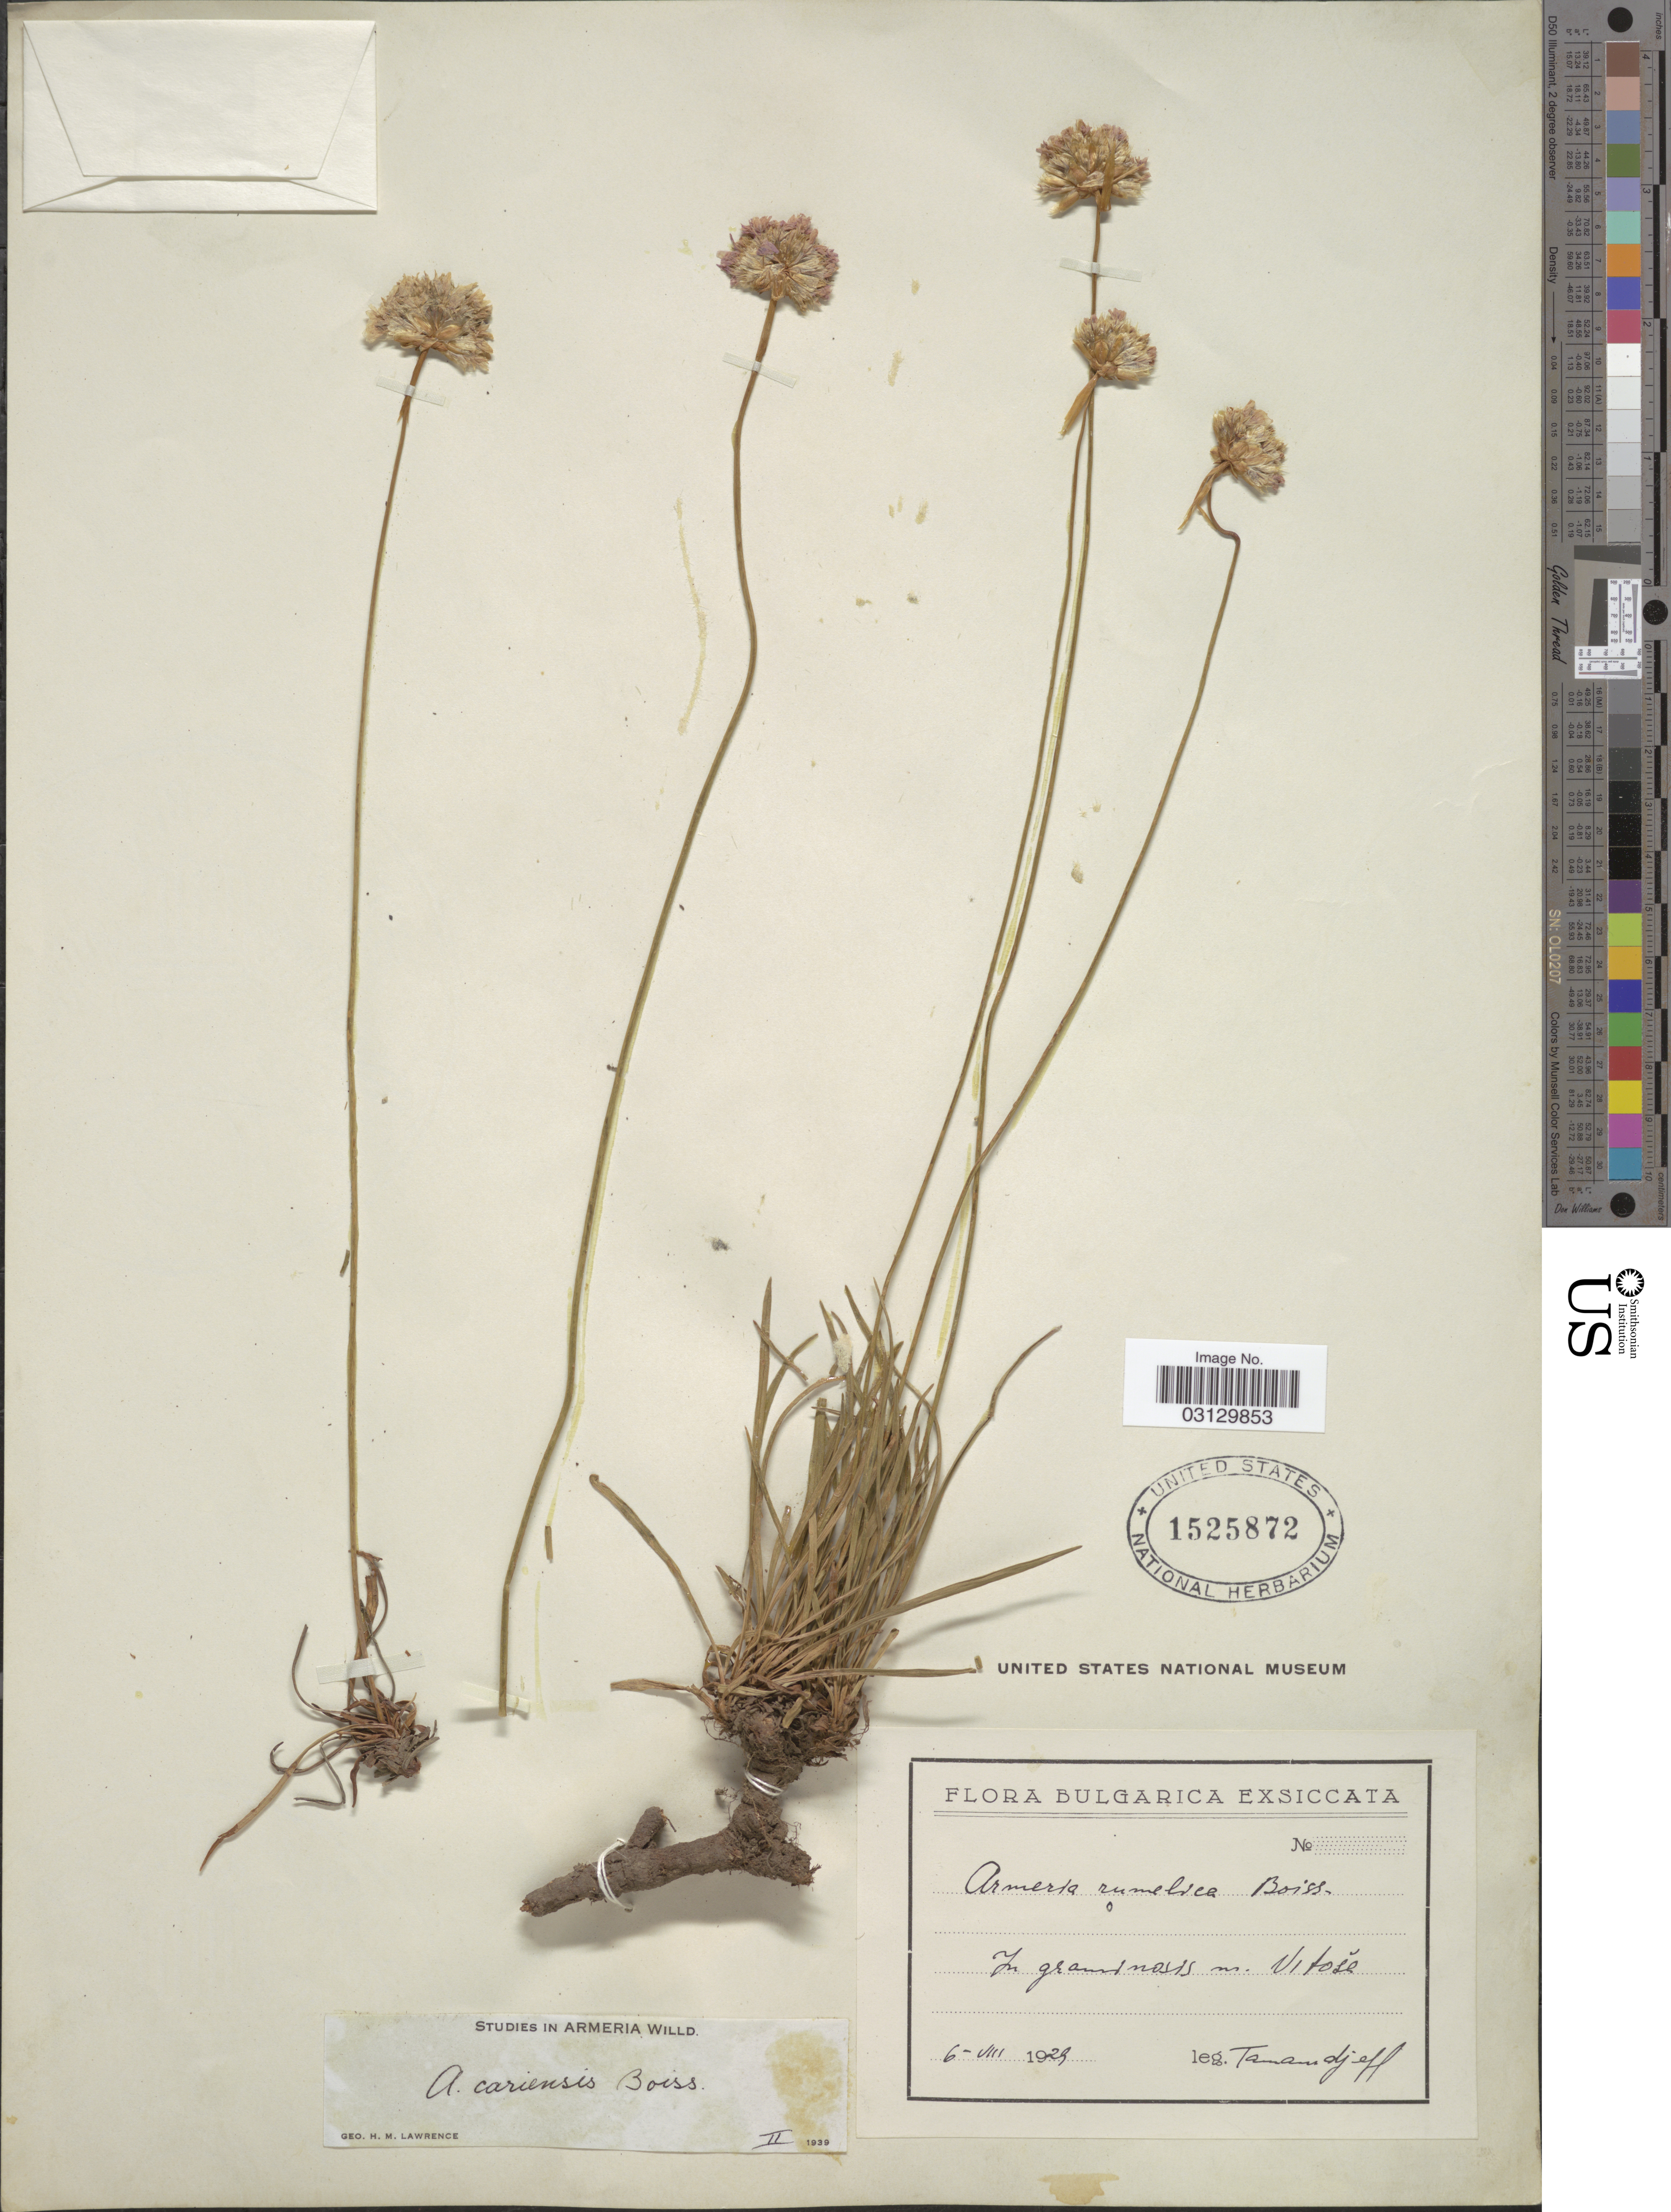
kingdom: Plantae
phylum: Tracheophyta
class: Magnoliopsida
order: Caryophyllales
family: Plumbaginaceae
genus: Armeria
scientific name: Armeria cariensis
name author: Boiss.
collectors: -. Tamamdjeff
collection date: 1929-07-06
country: Bulgaria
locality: In graminosis nr. Vitosa.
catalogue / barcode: US 1525872